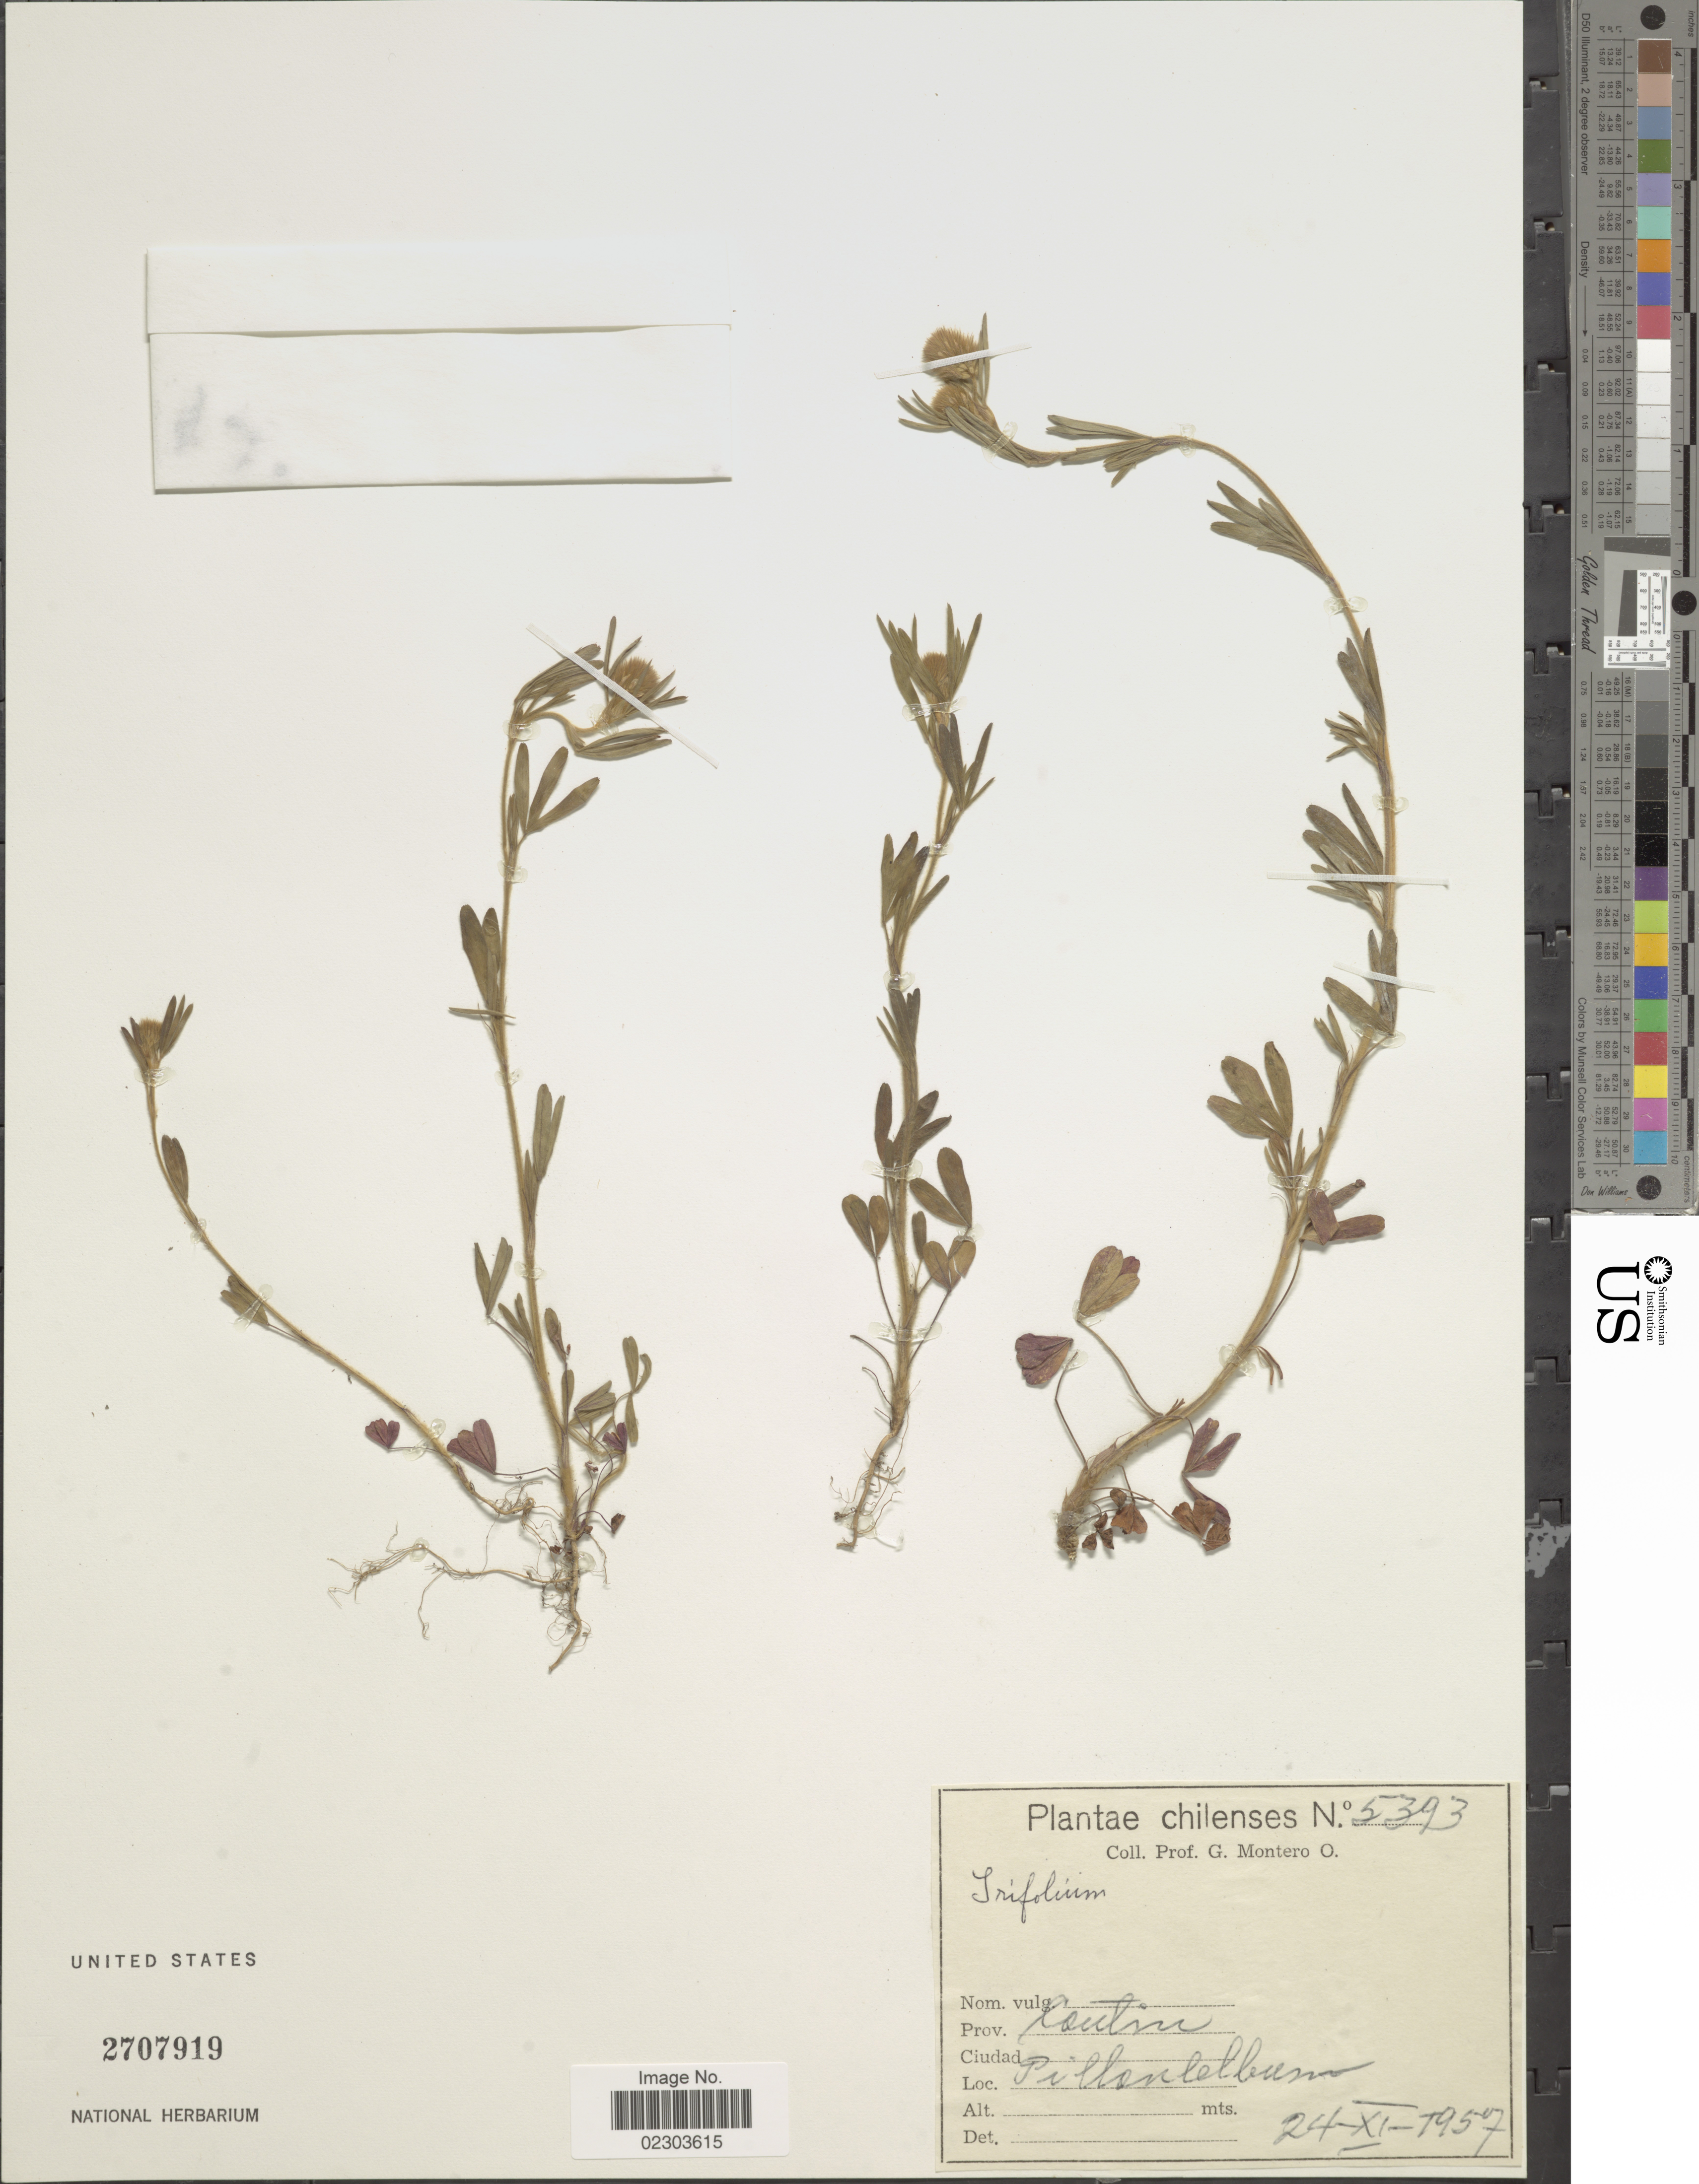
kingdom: Plantae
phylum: Tracheophyta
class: Magnoliopsida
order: Fabales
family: Fabaceae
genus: Trifolium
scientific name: Trifolium sp.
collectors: G. Montero O.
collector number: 5393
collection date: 1957-11-24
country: Chile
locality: Prov. Coutin, Pillanlelbun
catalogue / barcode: US 2707919